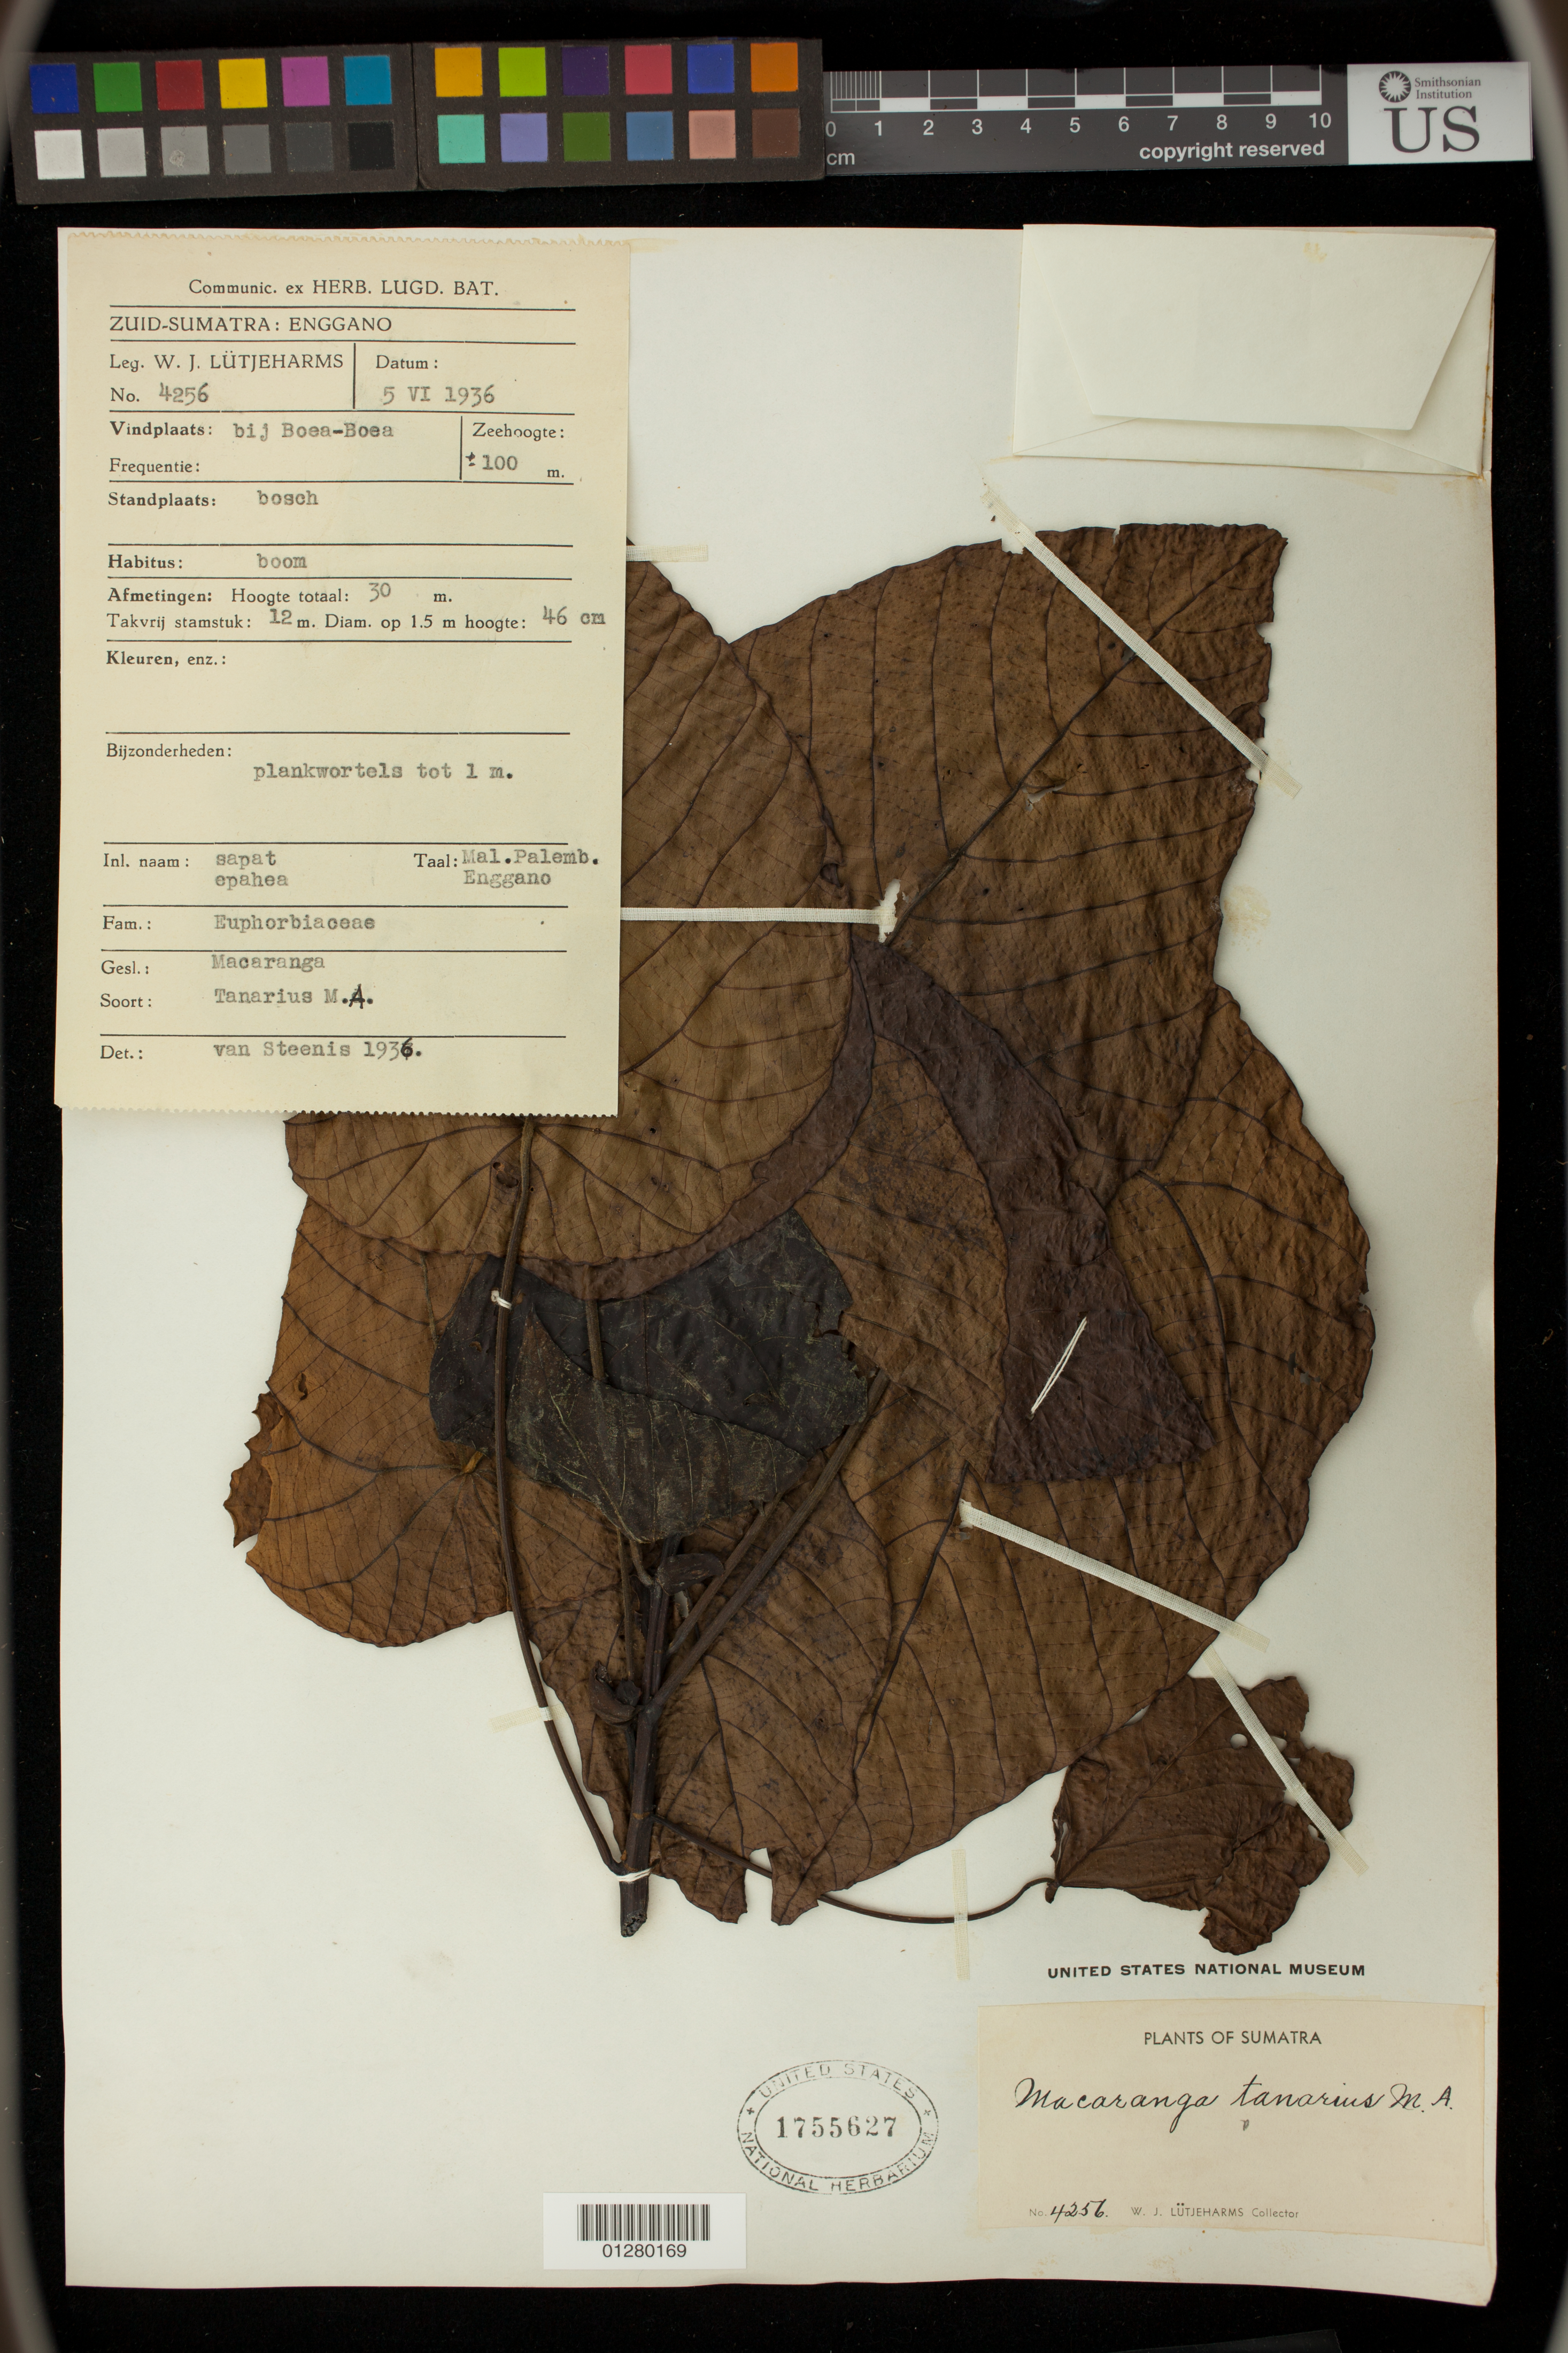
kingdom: Plantae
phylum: Tracheophyta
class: Magnoliopsida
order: Malpighiales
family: Euphorbiaceae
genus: Macaranga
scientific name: Macaranga tanarius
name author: (L.) Müll. Arg.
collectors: W. Lutjeharms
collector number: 4256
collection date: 1936-06-05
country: Indonesia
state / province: Sumatra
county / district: Bengkulu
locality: Zuid-Sumatra: Enggano, bij Boea-Boea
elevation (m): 100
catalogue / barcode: US 1755627